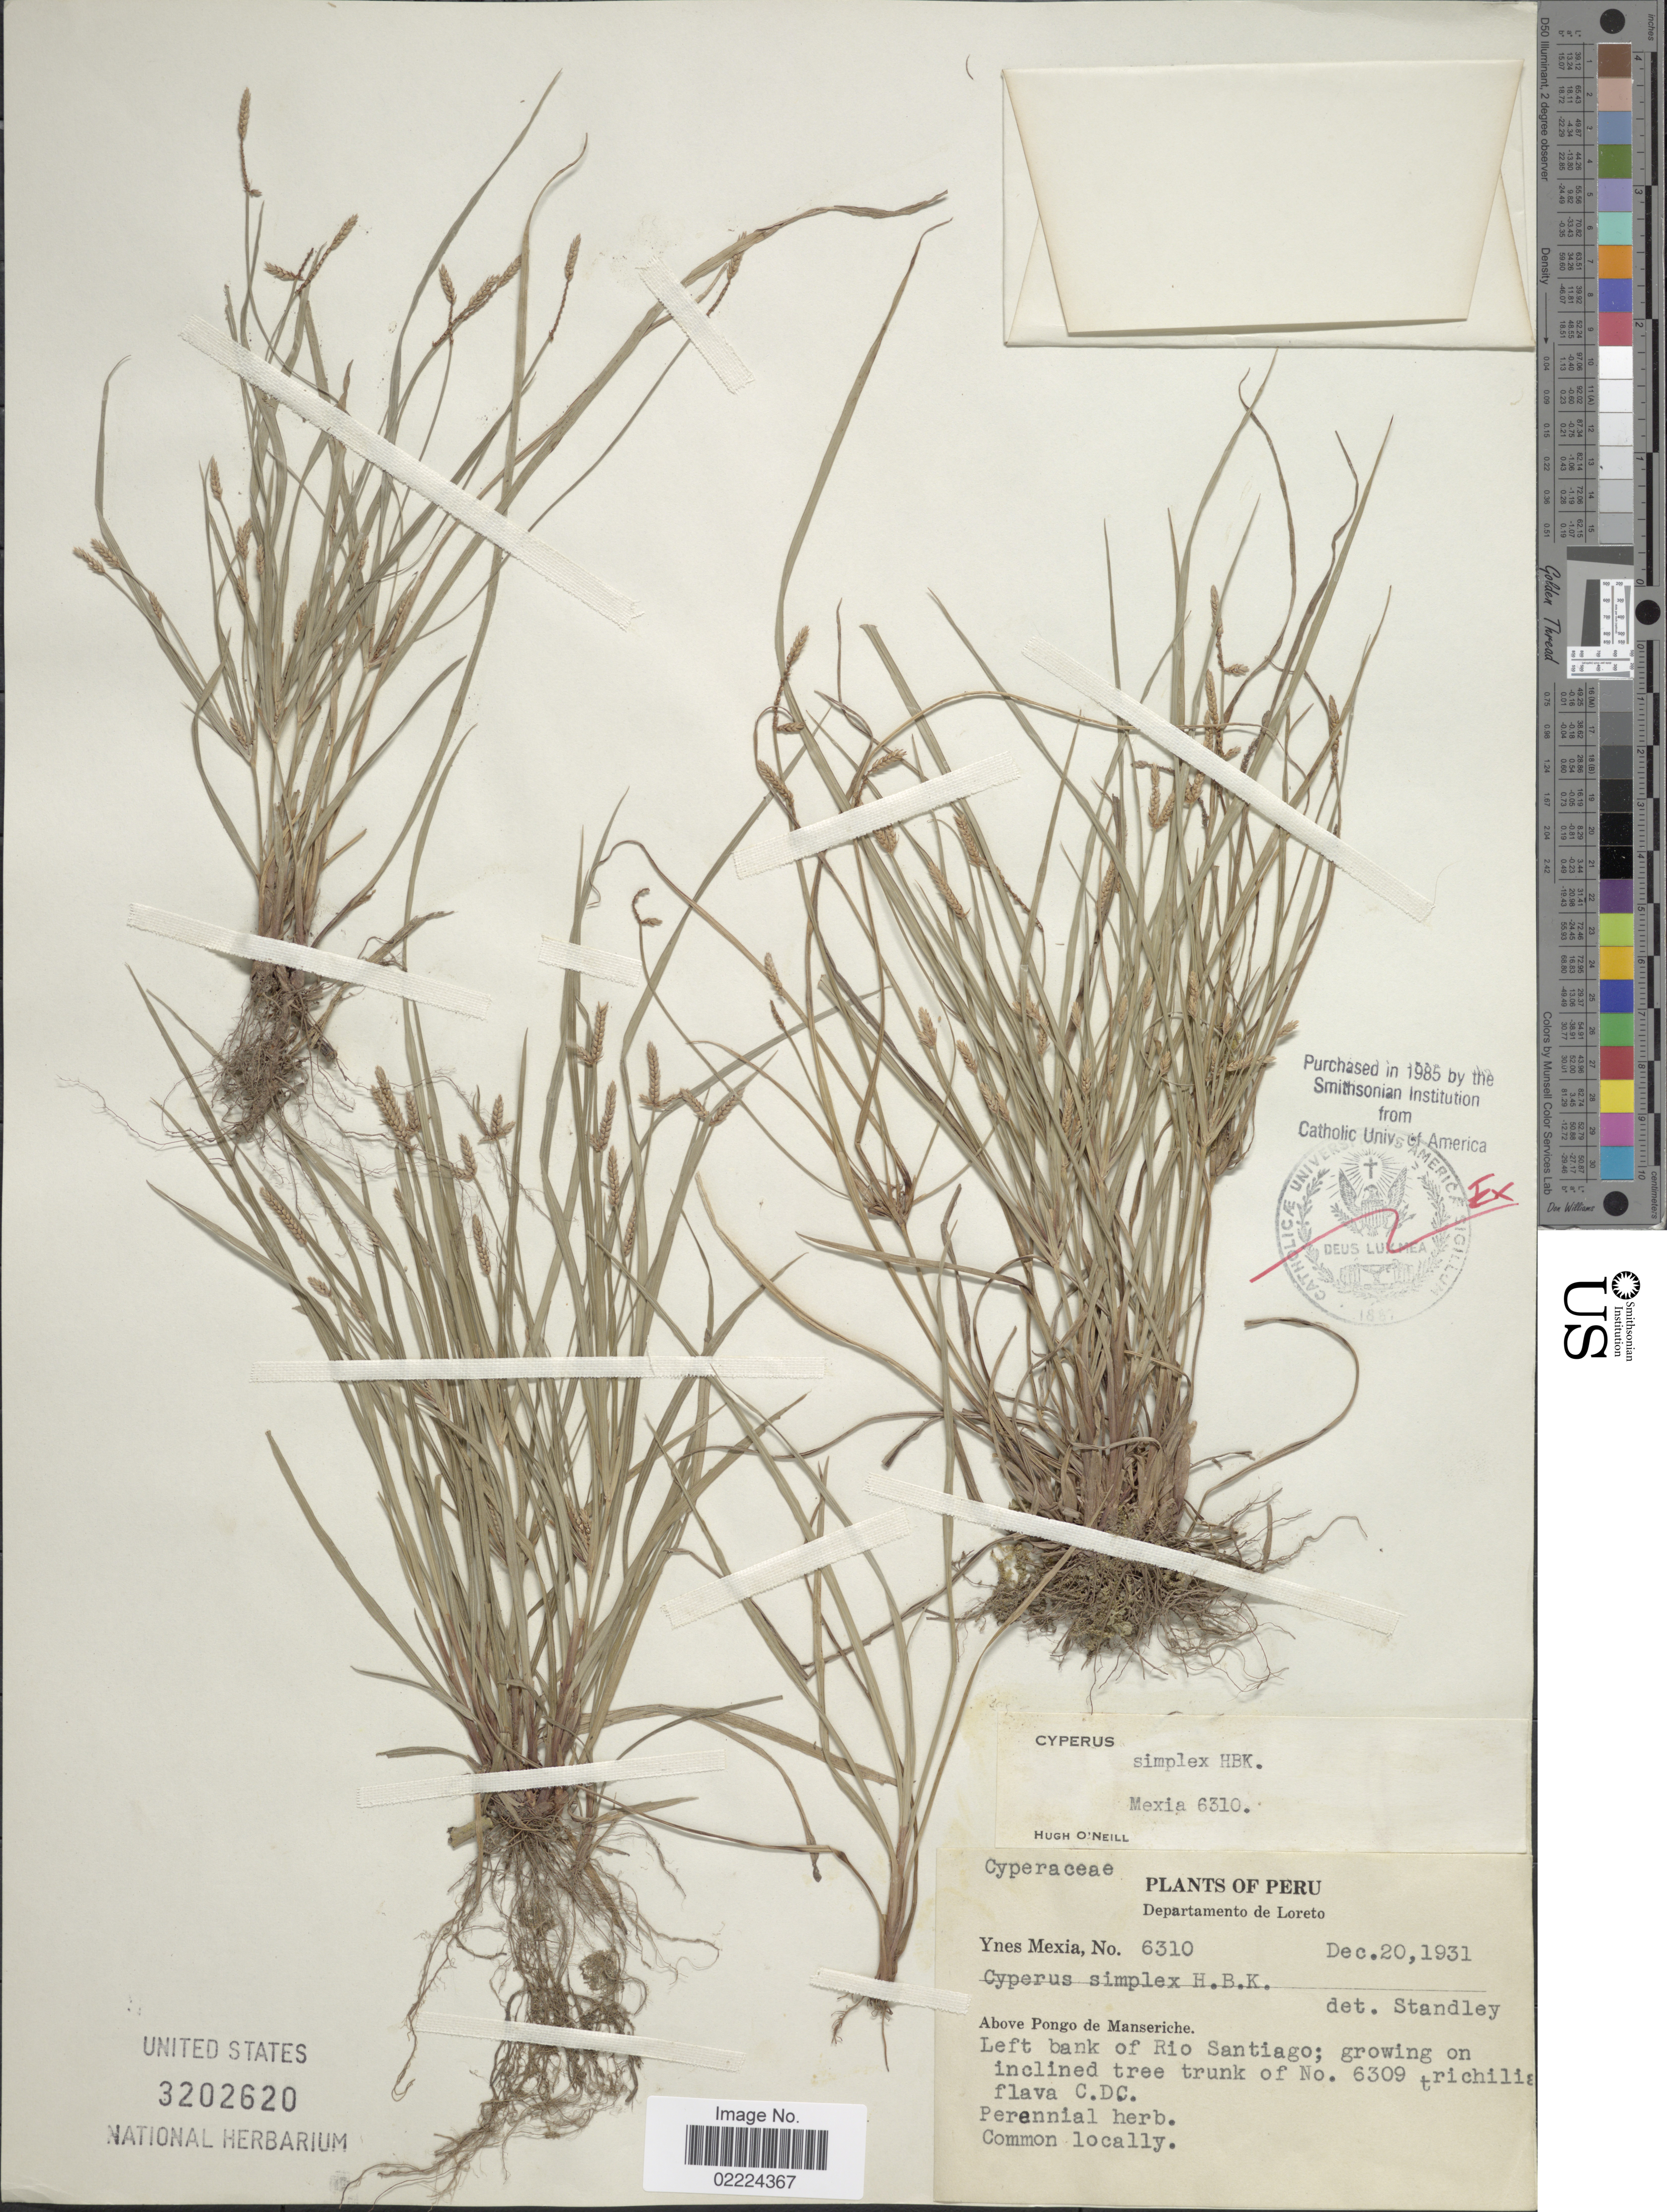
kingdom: Plantae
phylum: Tracheophyta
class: Liliopsida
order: Poales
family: Cyperaceae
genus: Cyperus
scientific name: Cyperus simplex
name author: Kunth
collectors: Y. Mexia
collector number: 6310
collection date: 1931-12-20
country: Peru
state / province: Loreto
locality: Above Pongo de Manseriche. Left bank of Rio Santiago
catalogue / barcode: US 3202620